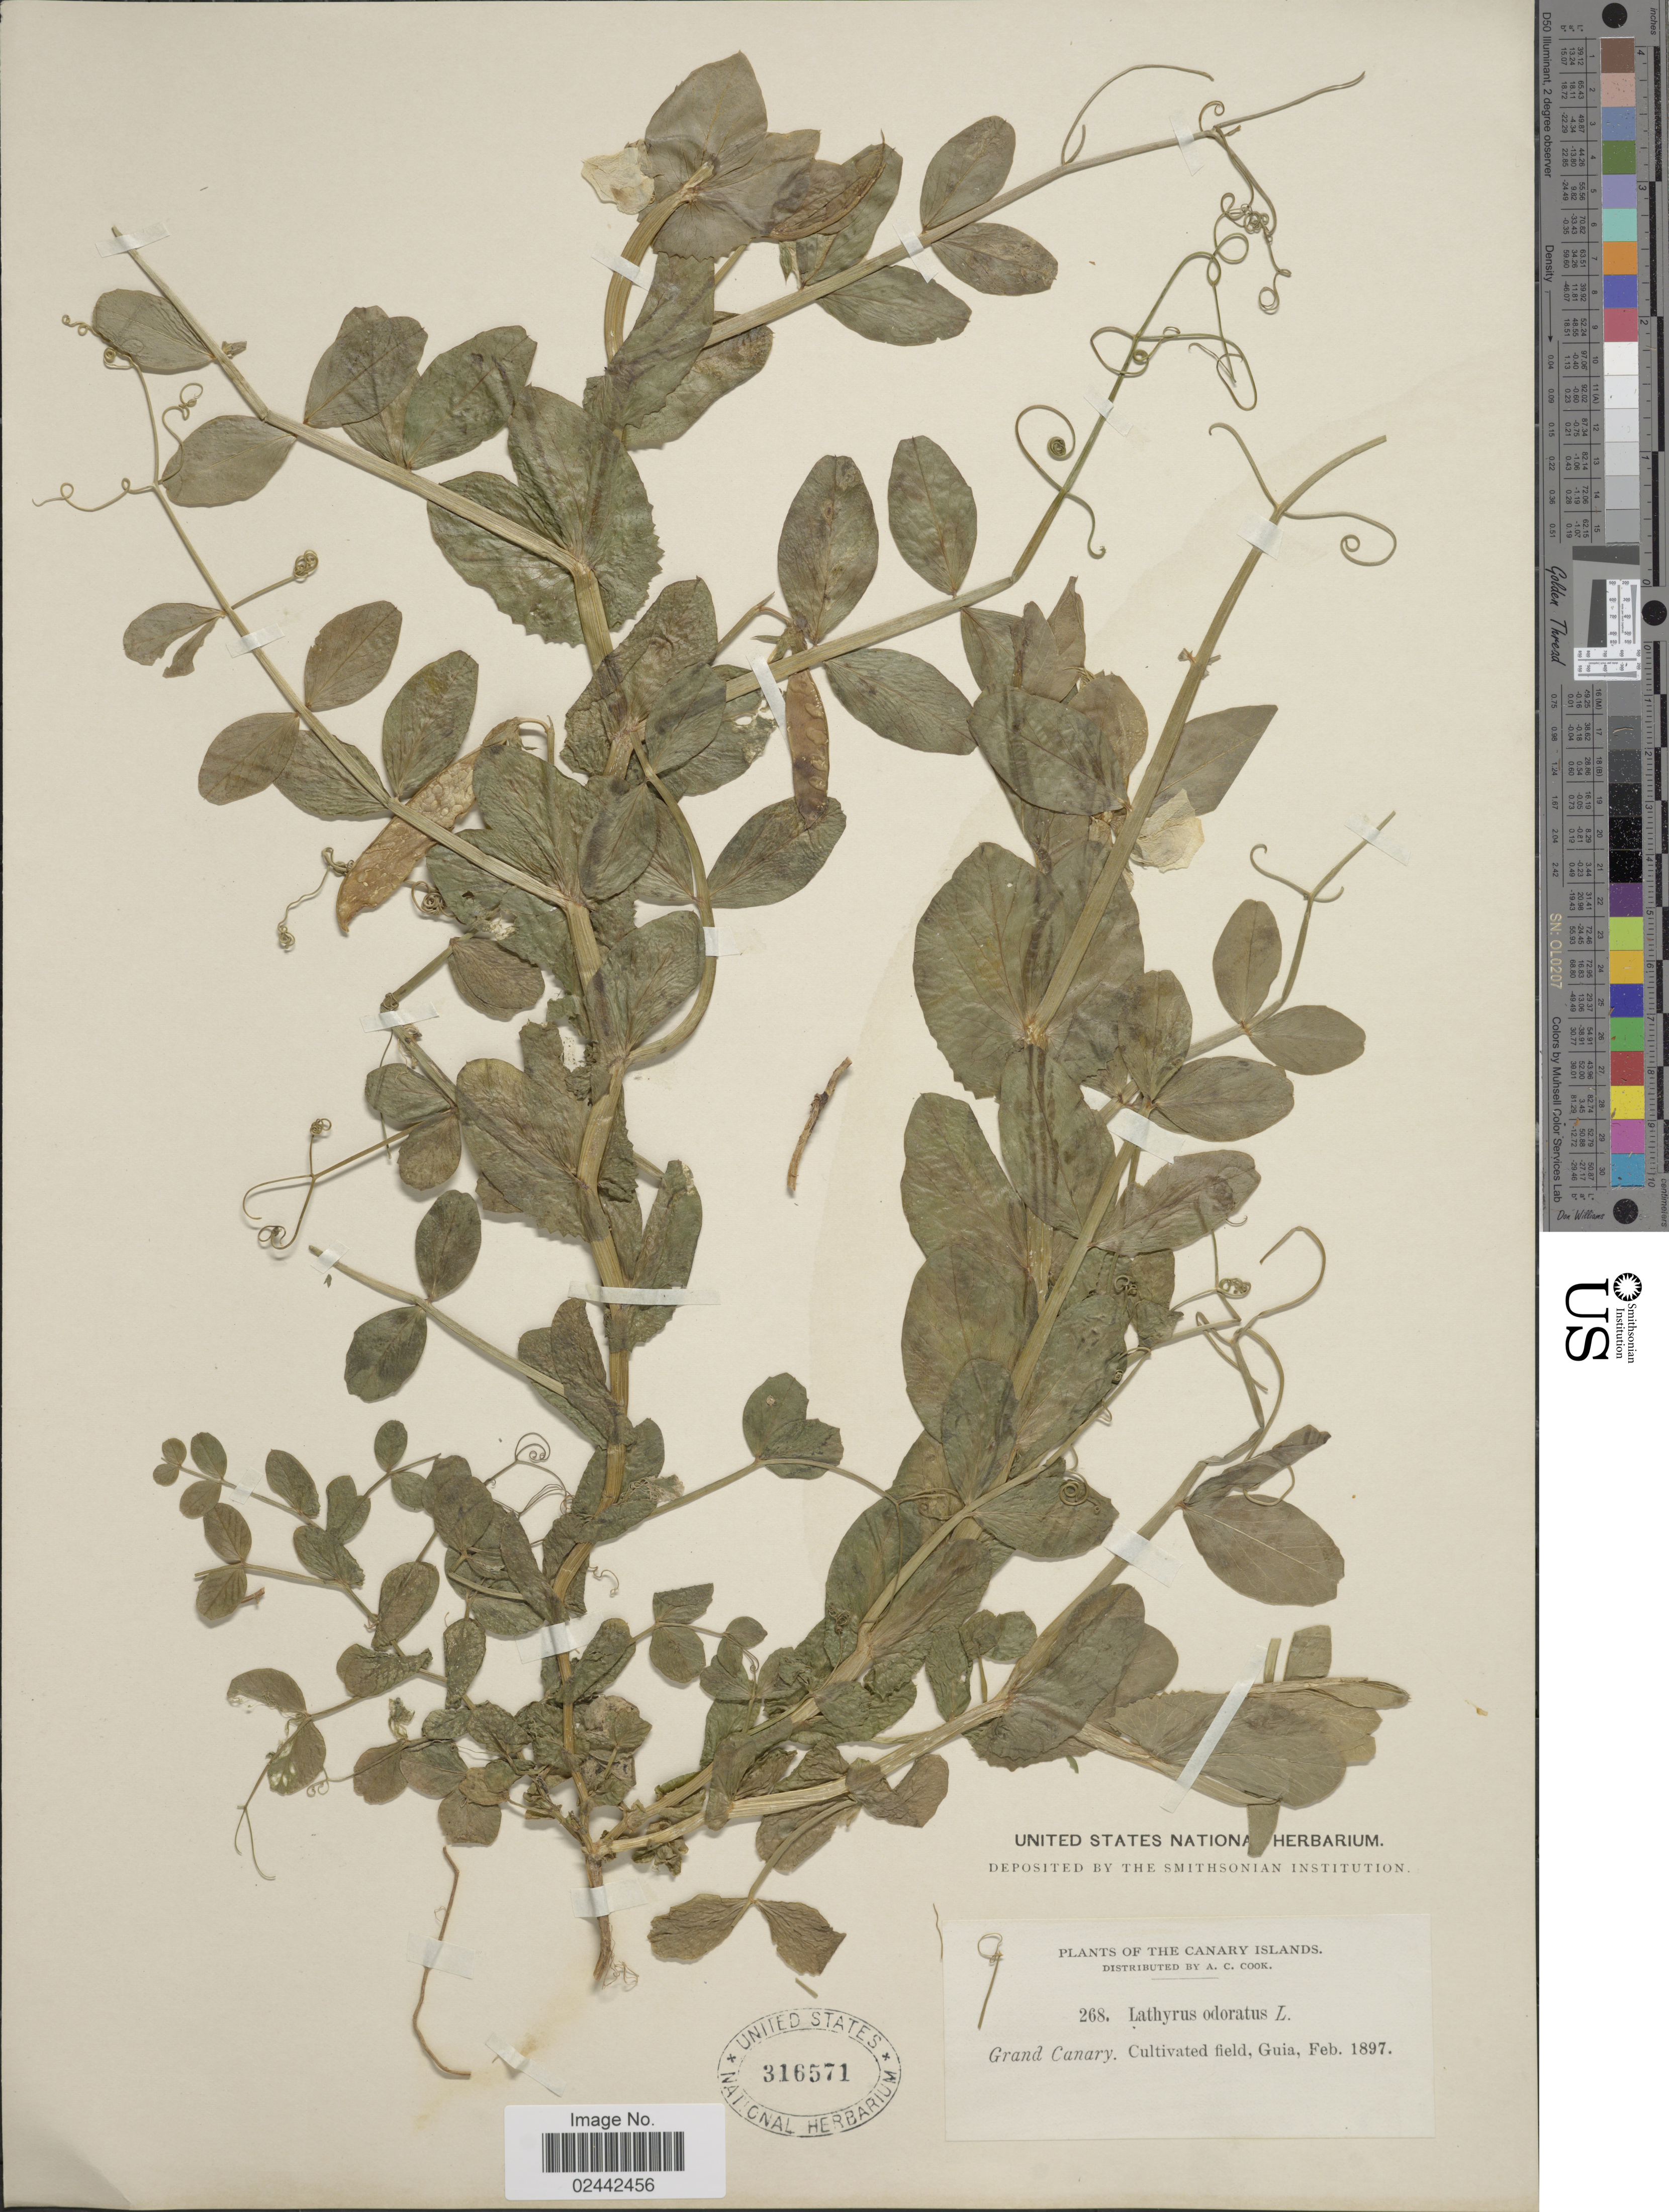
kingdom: Plantae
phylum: Tracheophyta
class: Magnoliopsida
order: Fabales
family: Fabaceae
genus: Lathyrus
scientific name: Lathyrus odoratus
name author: L.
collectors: Alice C. Cook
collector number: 268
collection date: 1897-02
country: Spain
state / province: Canarias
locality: Canary Islands. Grand Canary. Cultivated field, Guia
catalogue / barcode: US 316571